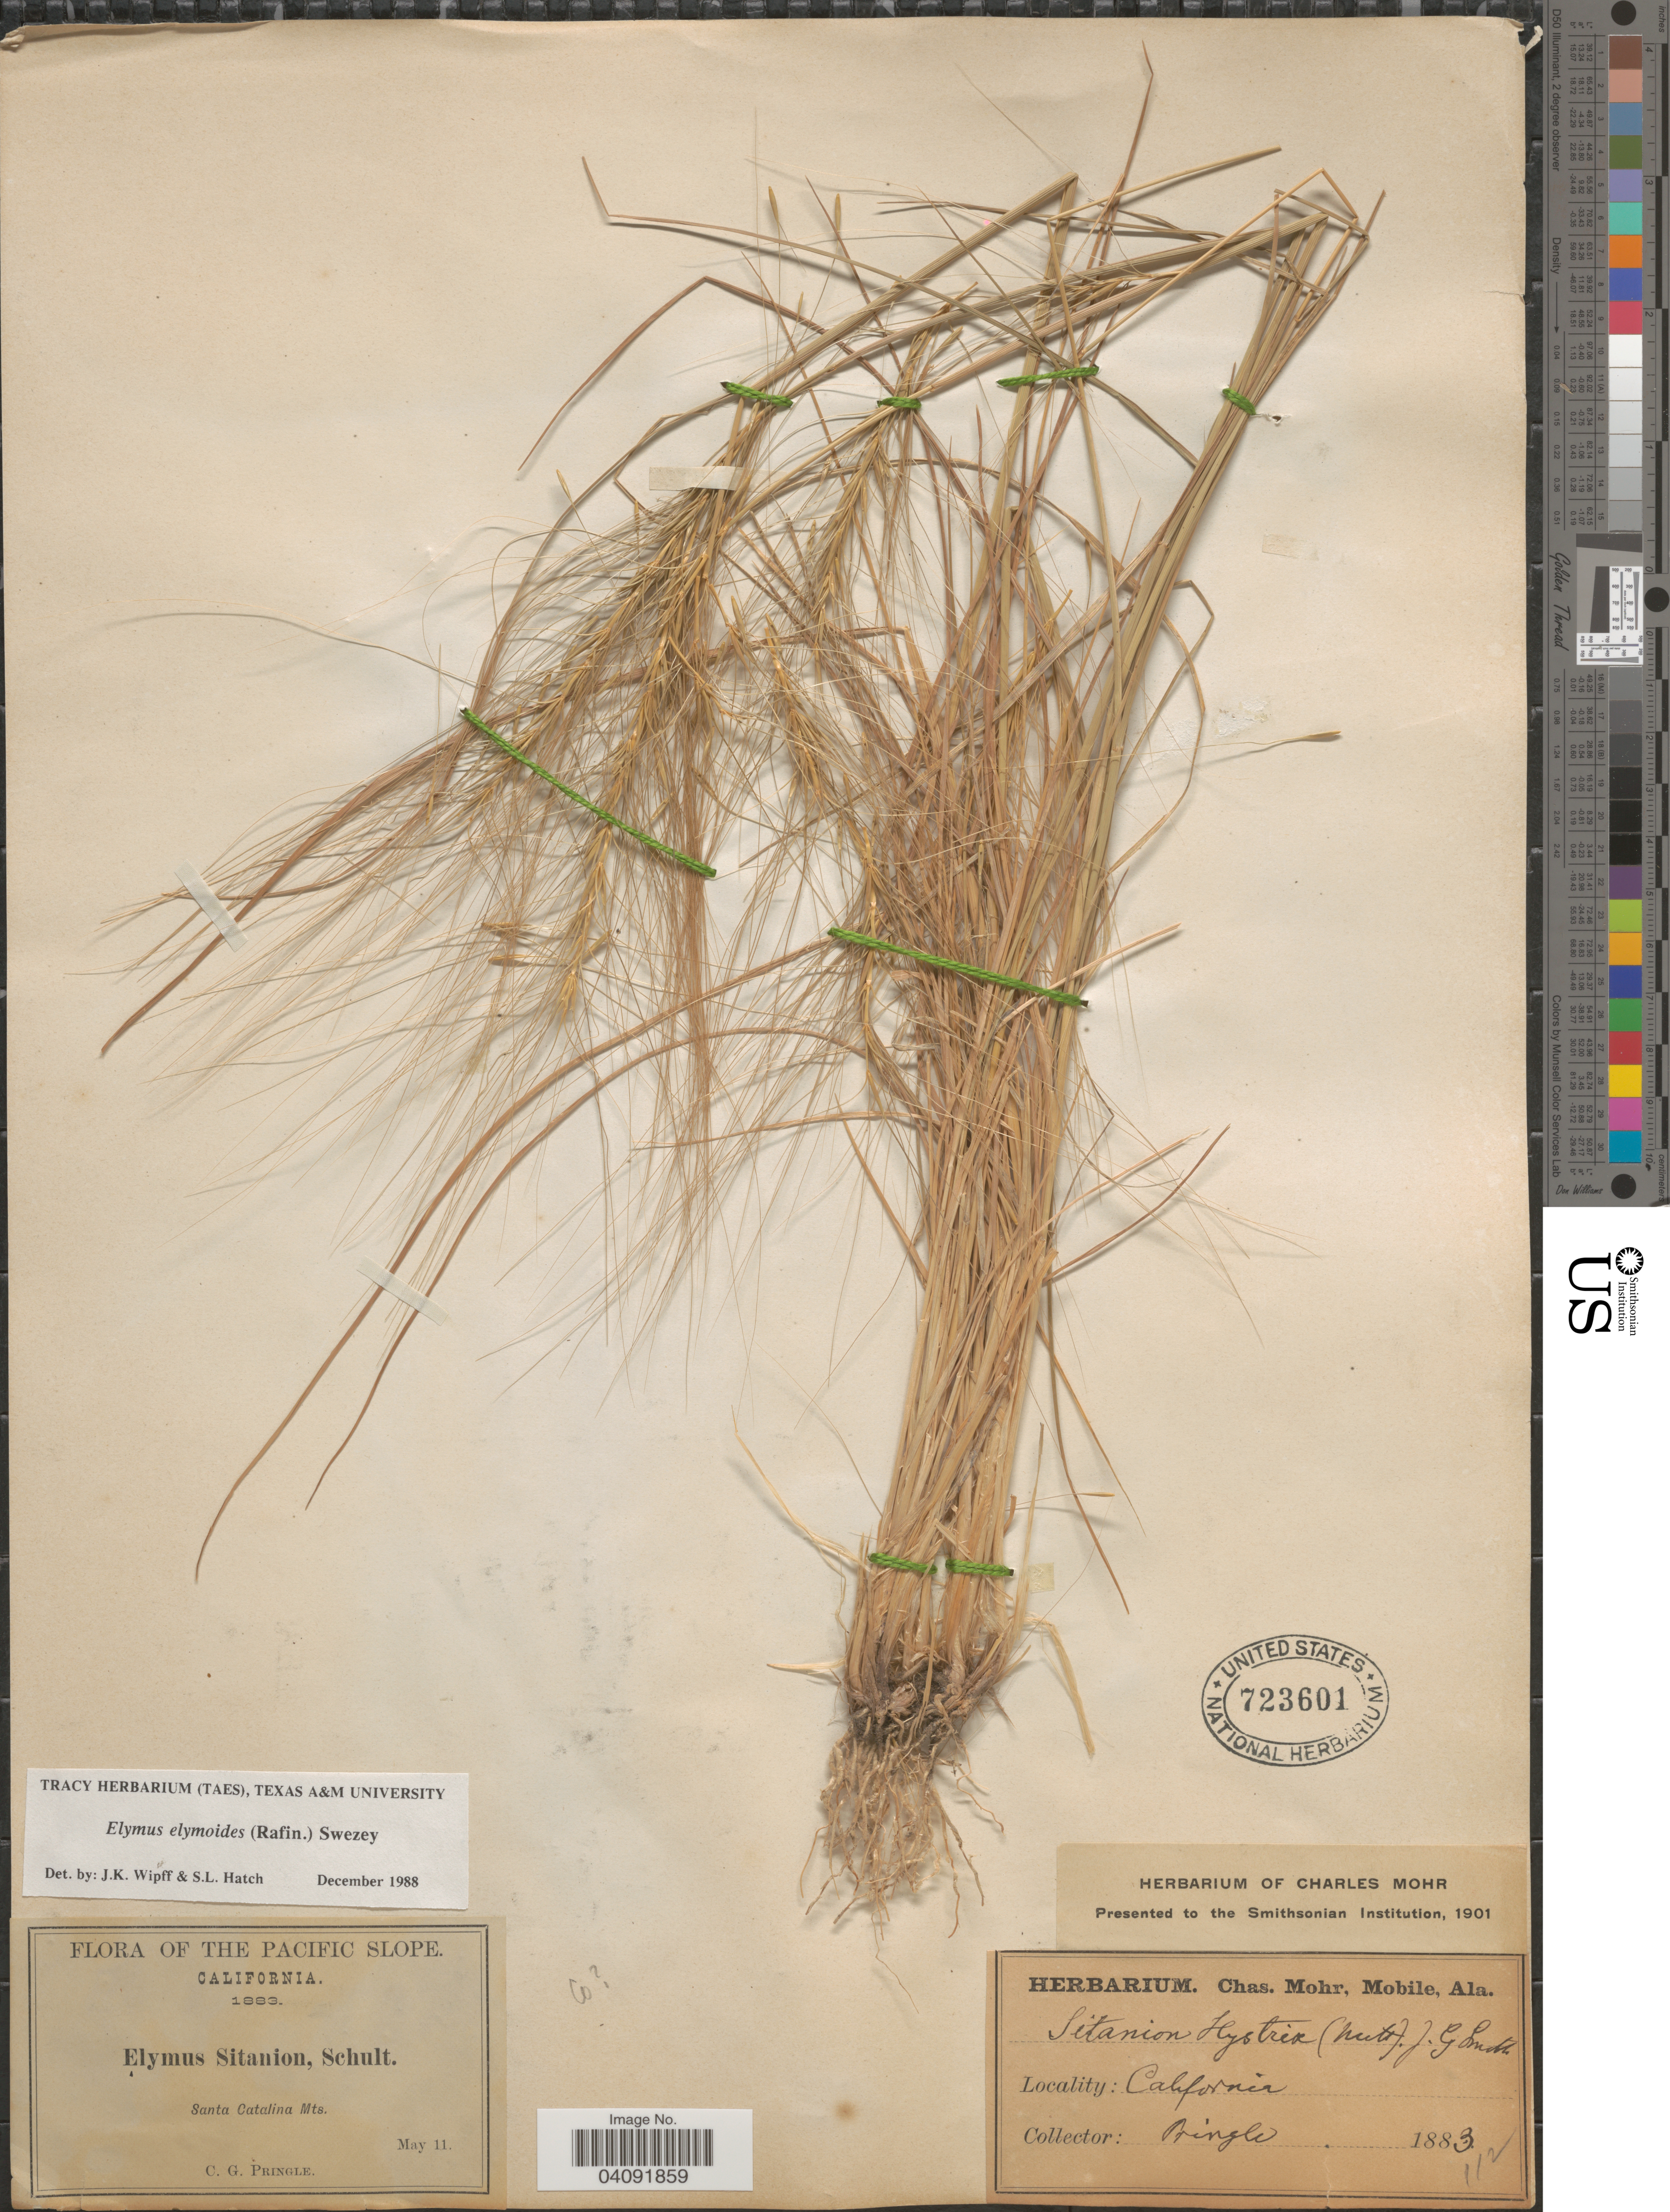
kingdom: Plantae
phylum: Tracheophyta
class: Liliopsida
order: Poales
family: Poaceae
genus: Elymus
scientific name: Elymus elymoides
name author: (Raf.) Swezey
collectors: C. G. Pringle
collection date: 1883-05-11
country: United States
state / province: California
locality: Pacific Slope. Santa Catalina Mts.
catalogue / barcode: US 723601